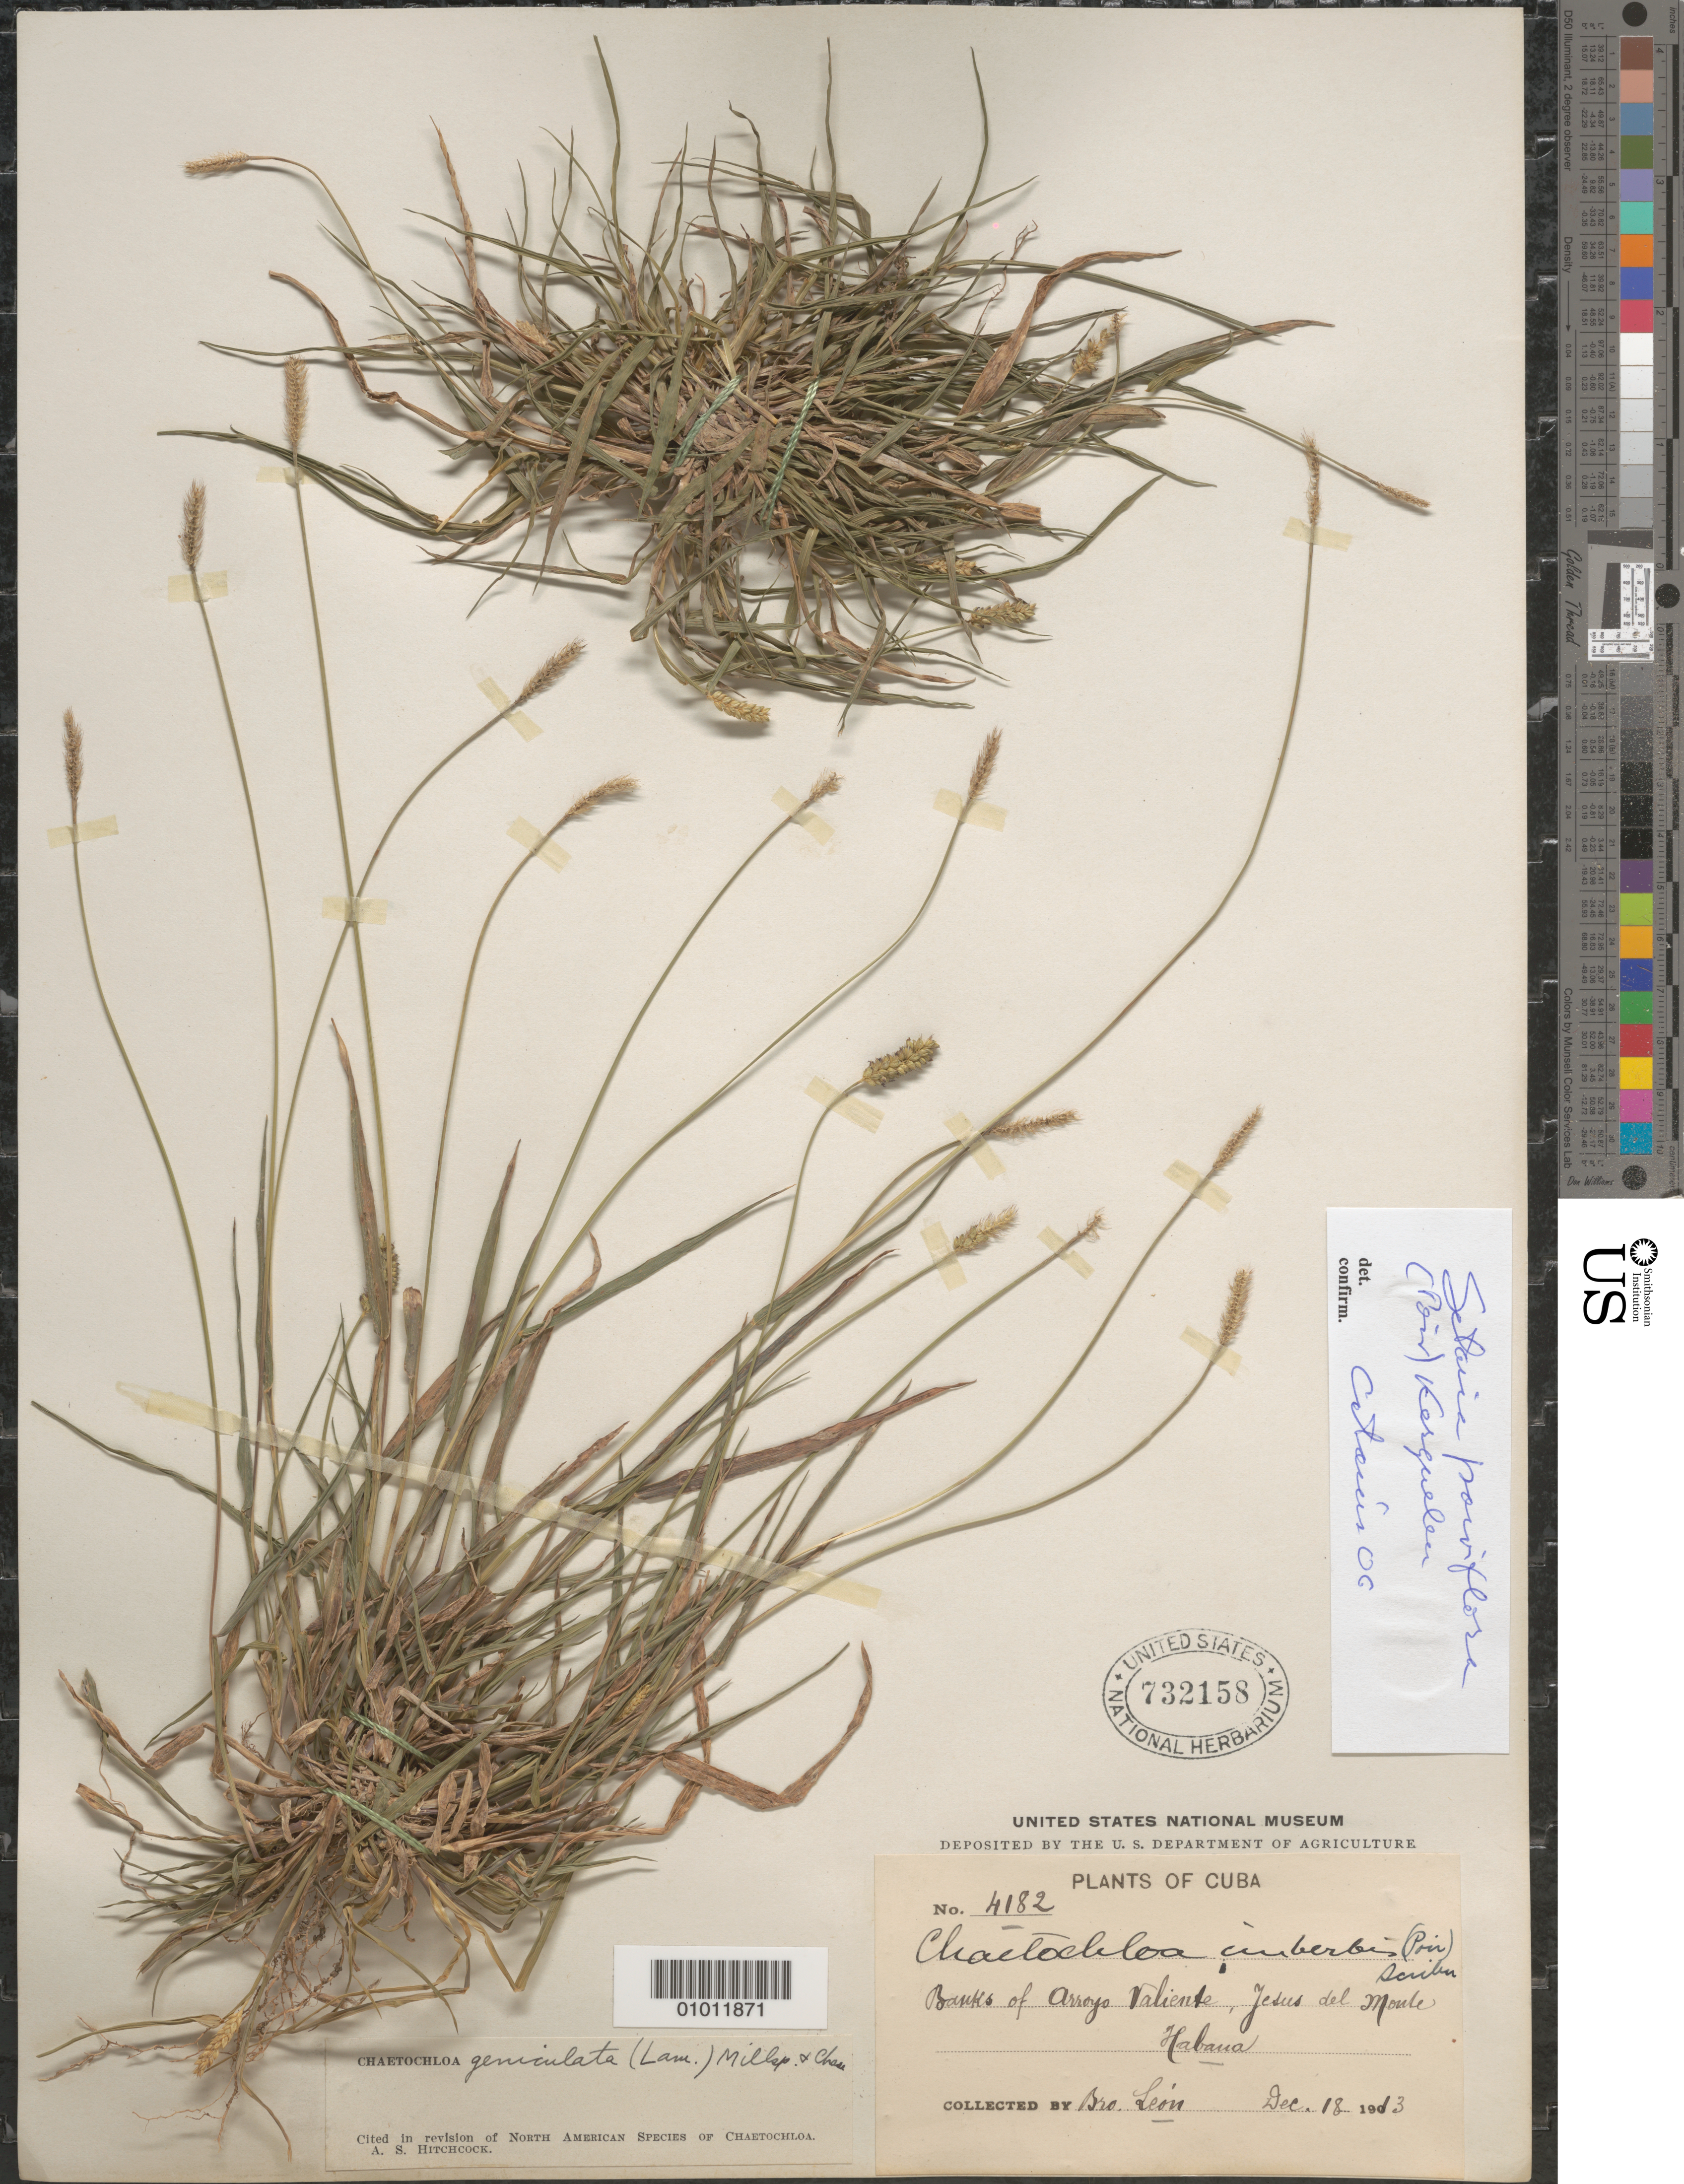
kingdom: Plantae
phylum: Tracheophyta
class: Liliopsida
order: Poales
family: Poaceae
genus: Setaria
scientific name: Setaria parviflora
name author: (Poir.) Kerguélen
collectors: Bro. León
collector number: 4182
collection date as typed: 18 Dec 1913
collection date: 1913-12-18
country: Cuba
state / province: La Habana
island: Cuba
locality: Banks of Arroyo Valiente, Jesus del Monte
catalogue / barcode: US 732158